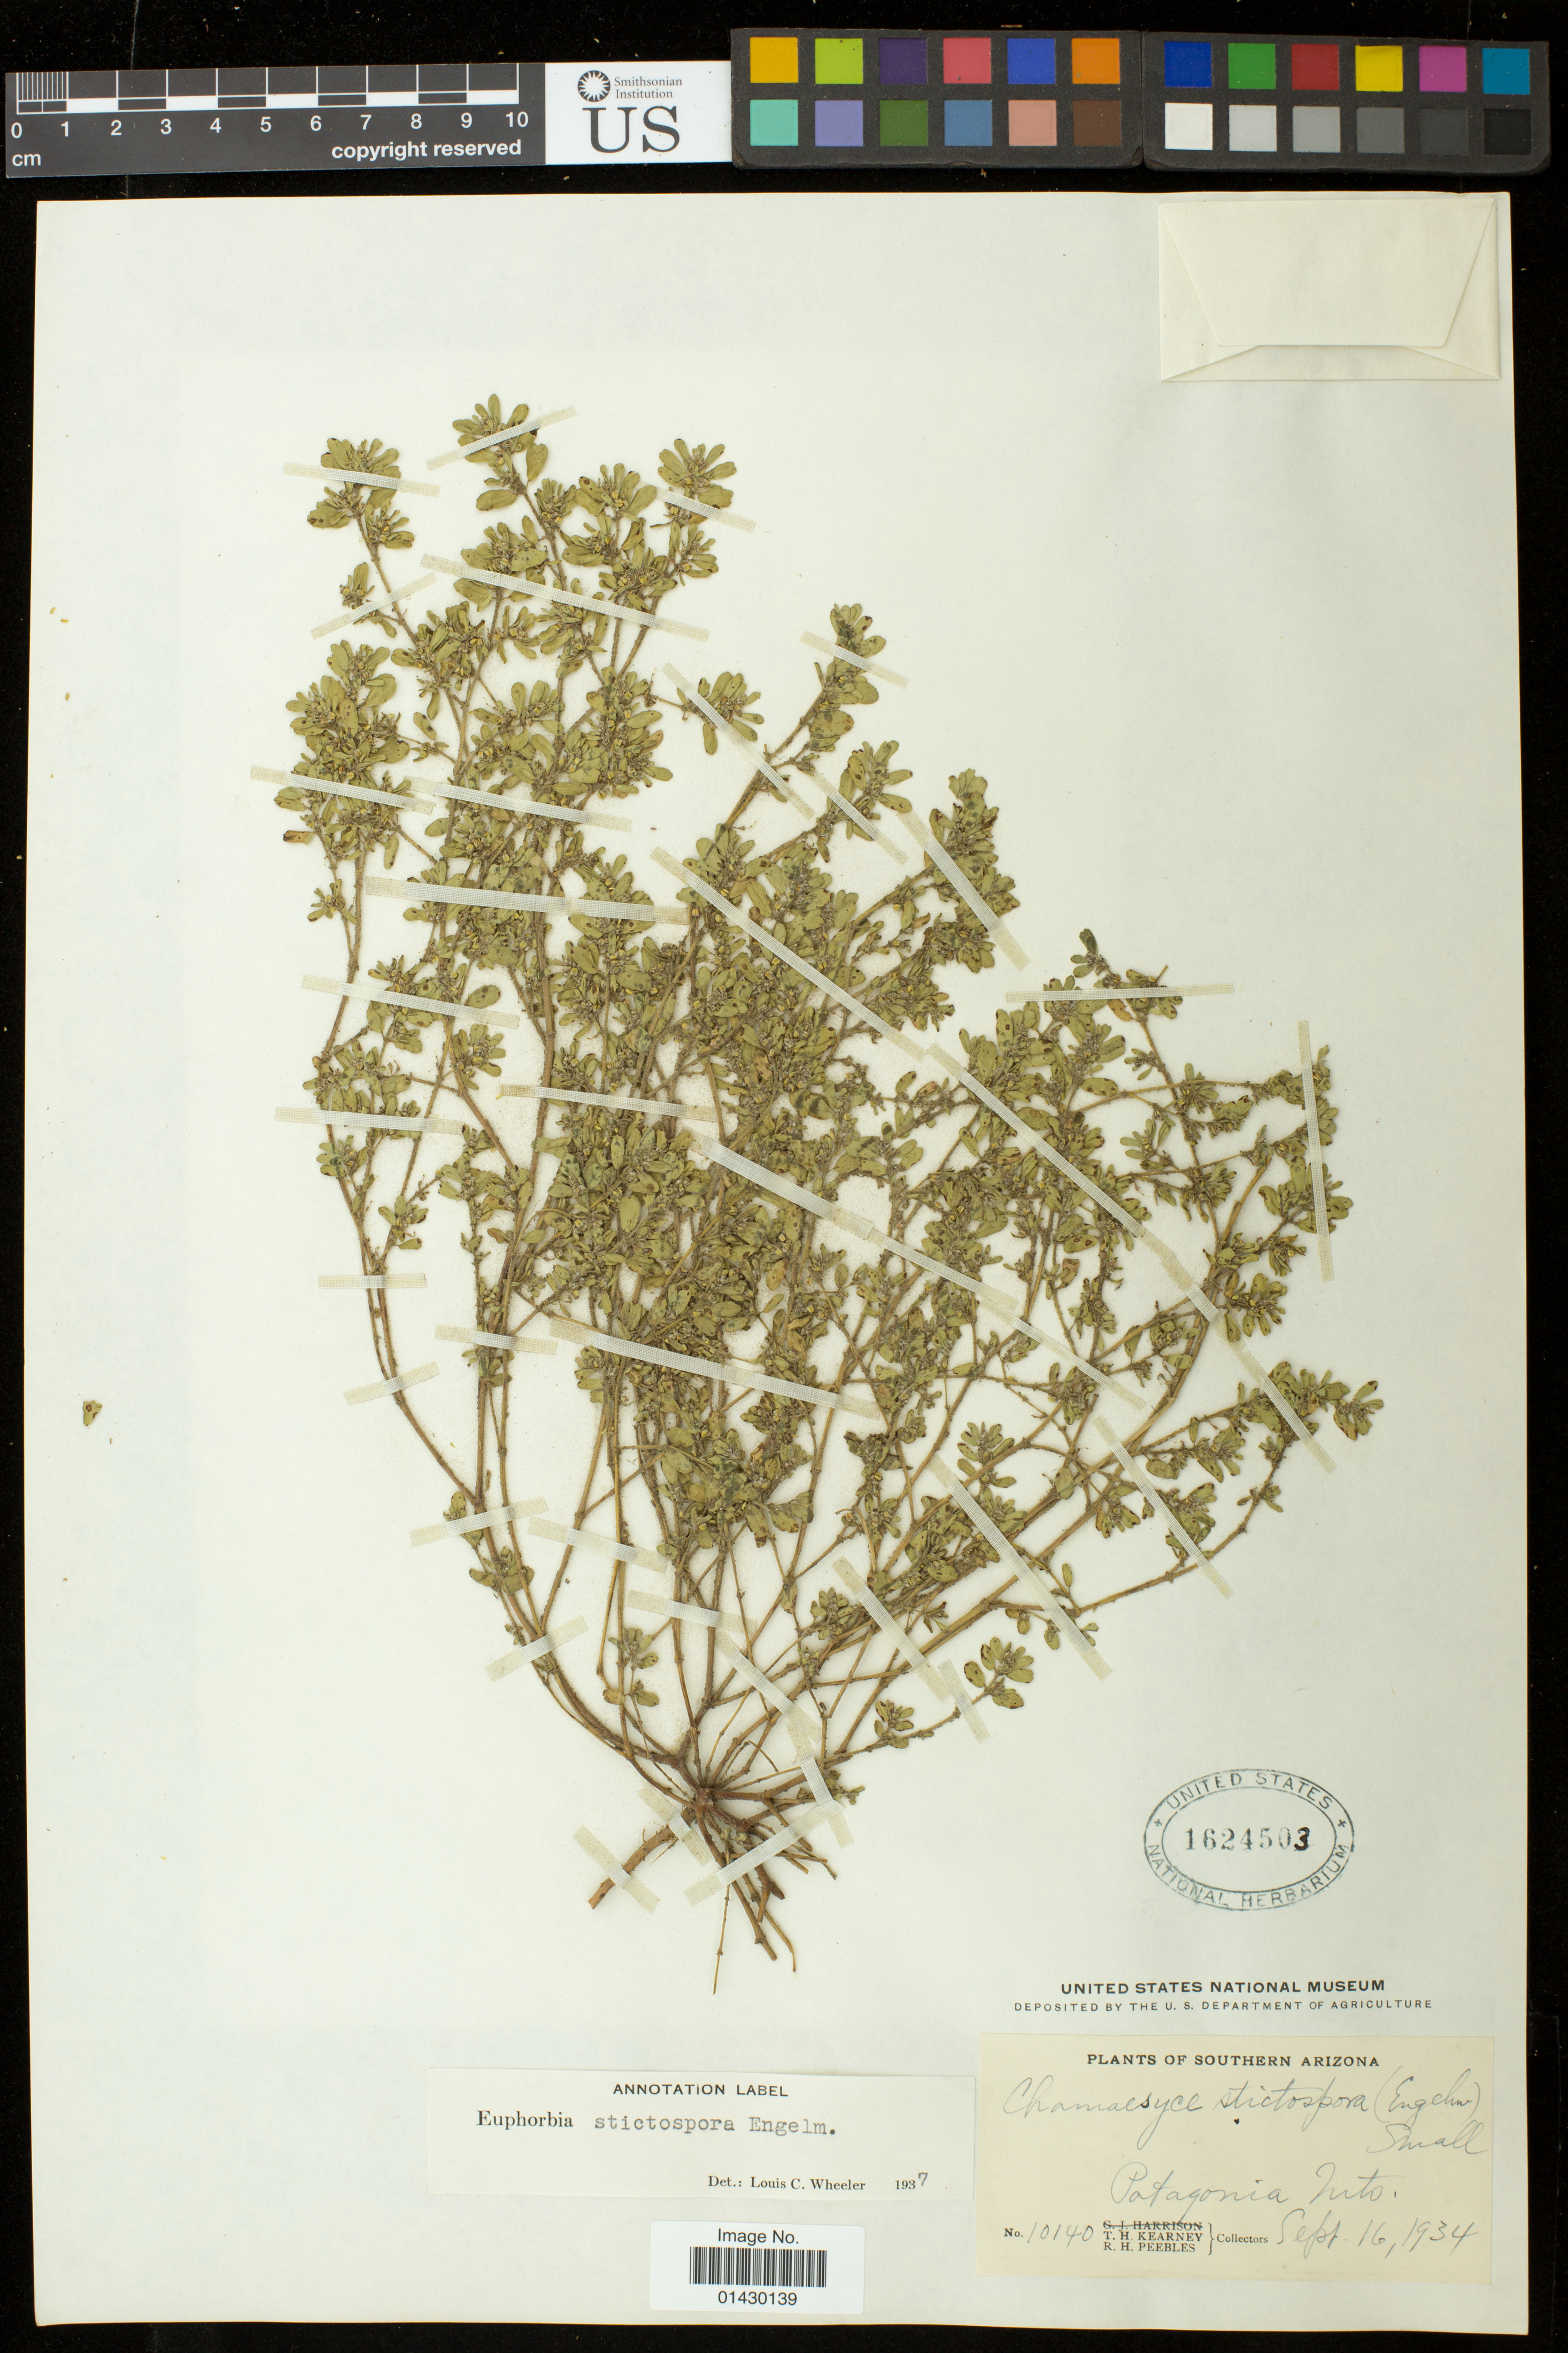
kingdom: Plantae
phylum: Tracheophyta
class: Magnoliopsida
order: Malpighiales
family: Euphorbiaceae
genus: Euphorbia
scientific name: Euphorbia stictospora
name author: Engelm.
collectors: T. H. Kearney & R. H. Peebles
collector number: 10140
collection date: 1934-09-16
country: United States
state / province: Arizona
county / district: Santa Cruz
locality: Patagonia Mts.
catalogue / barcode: US 1624503